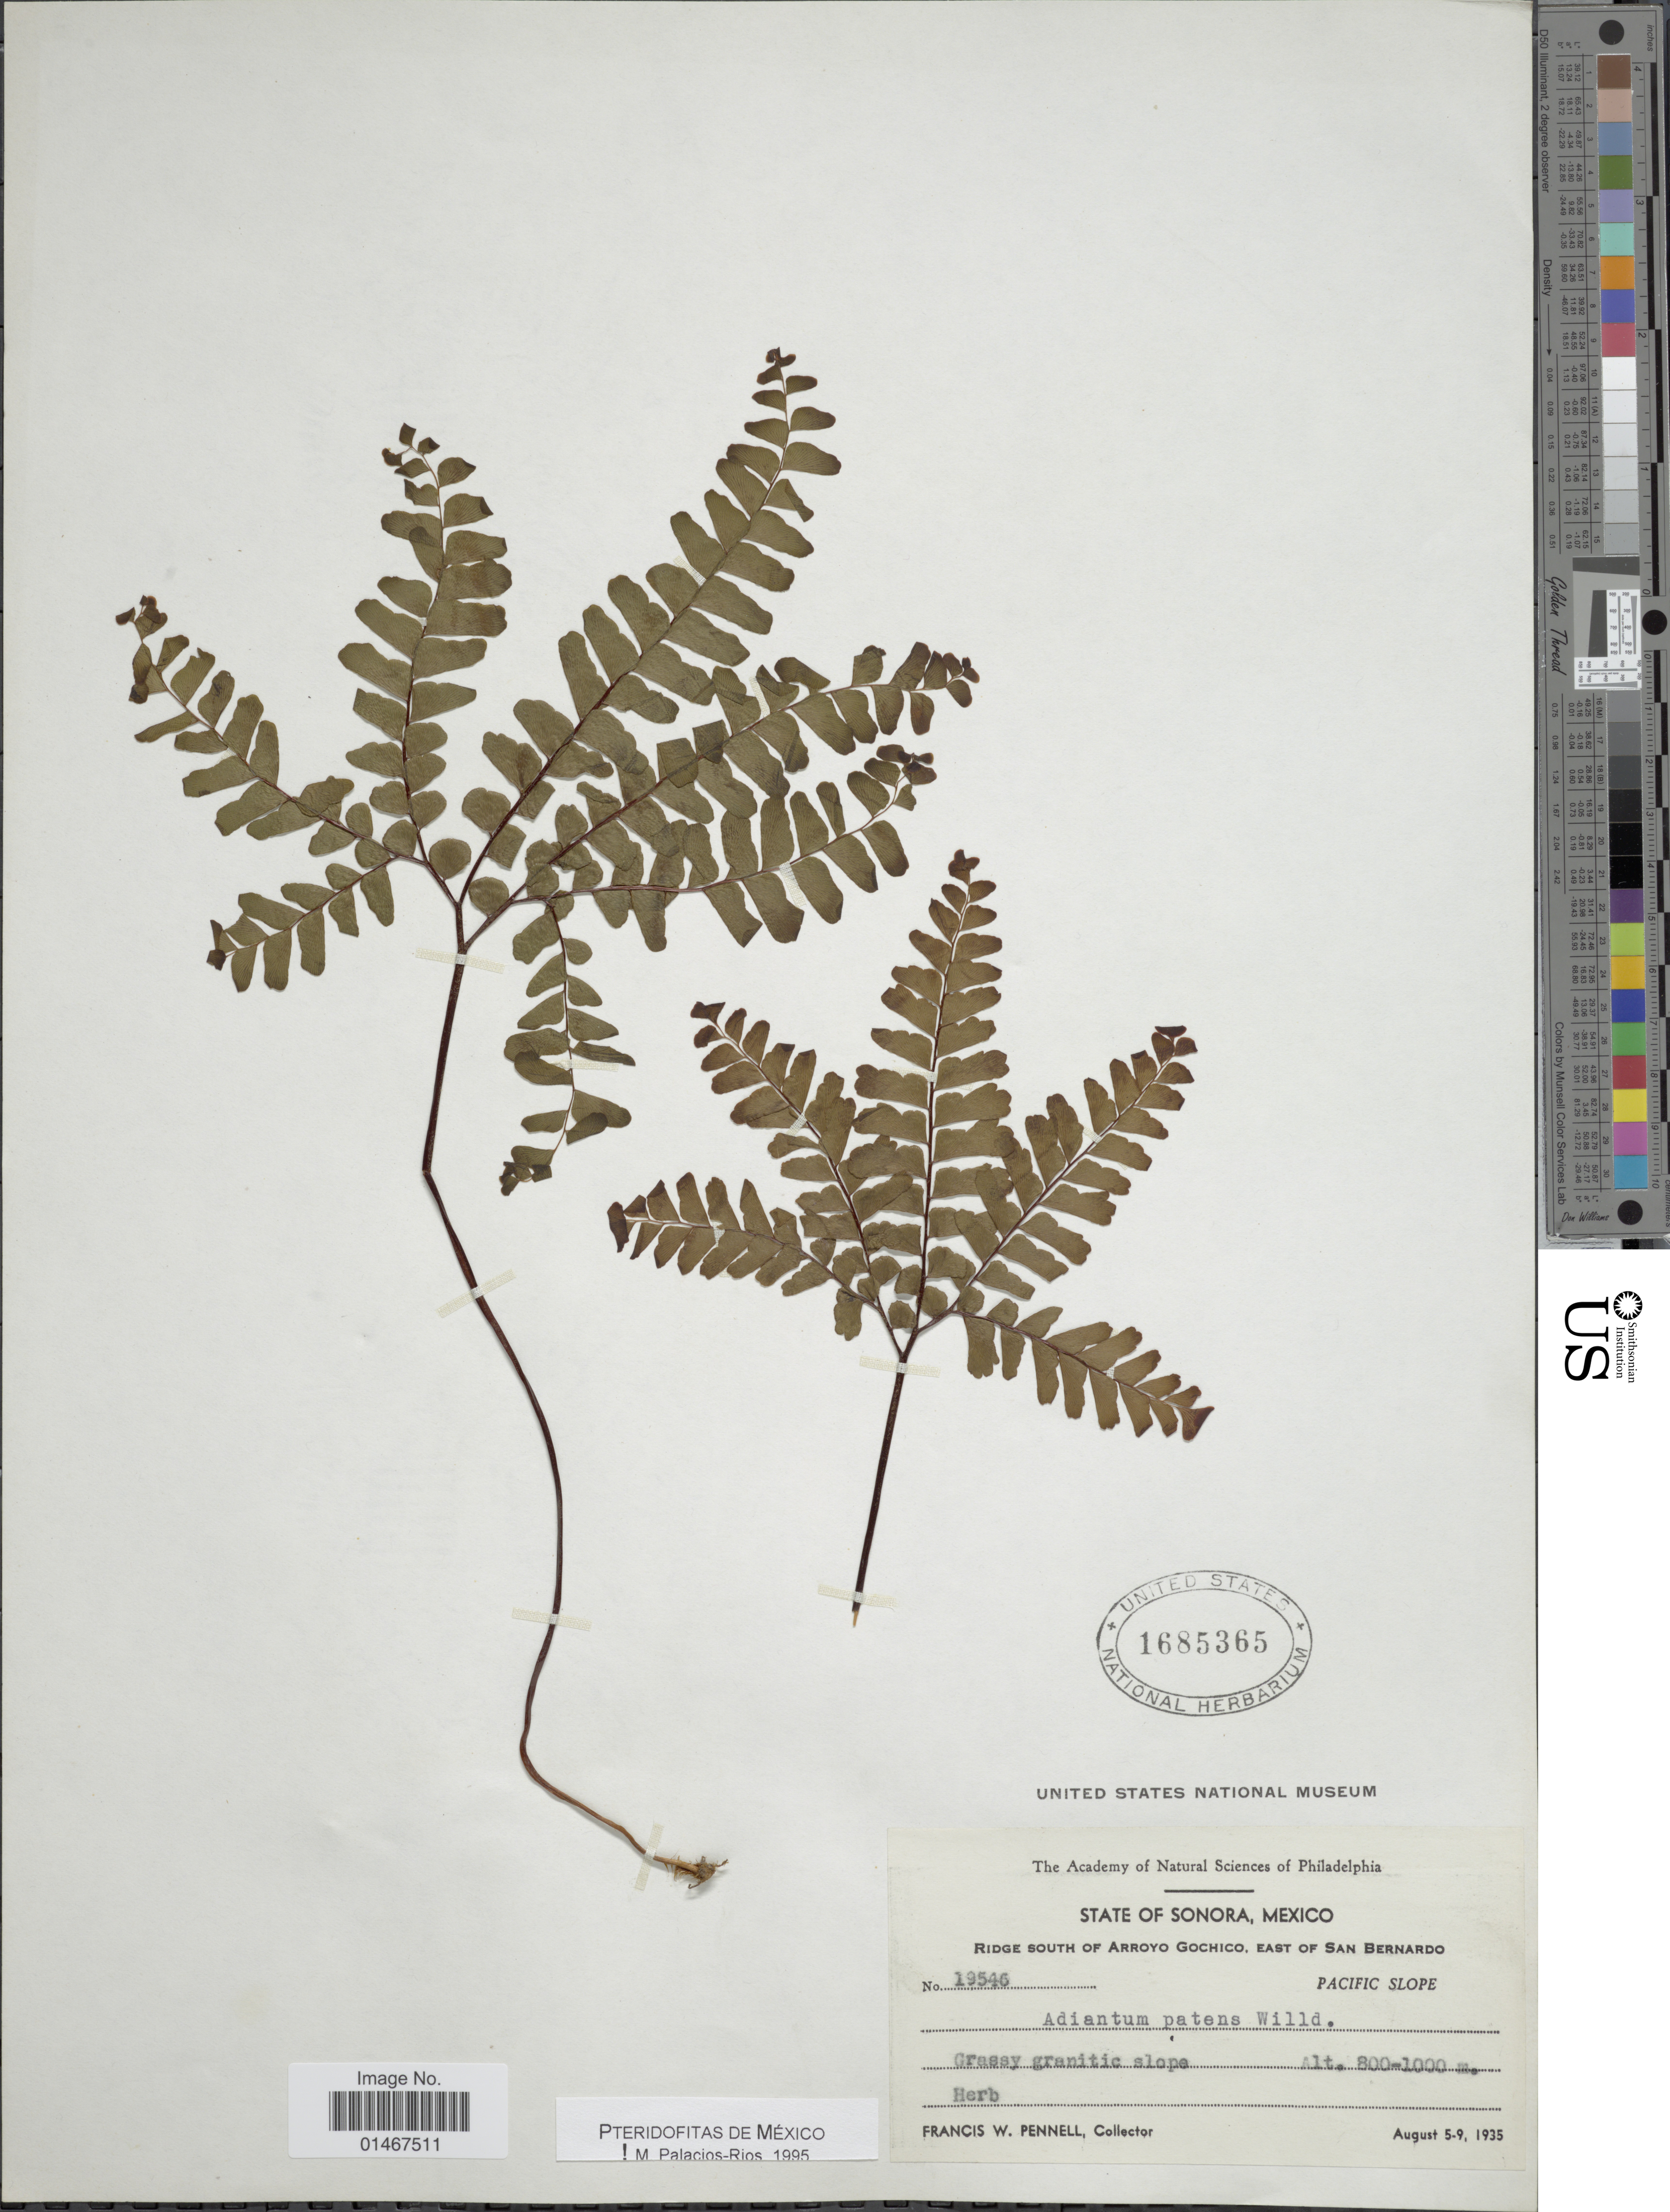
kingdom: Plantae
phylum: Tracheophyta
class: Polypodiopsida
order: Polypodiales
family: Pteridaceae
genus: Adiantum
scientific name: Adiantum patens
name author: Willd.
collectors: F. W. Pennell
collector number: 19546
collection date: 1935-08-05/1935-08-09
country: Mexico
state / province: Sonora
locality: State of Sonora. Ridge south of Arroyo Gochico, East of San Bernardo. Pacific Slope.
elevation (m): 800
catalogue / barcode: US 1685365